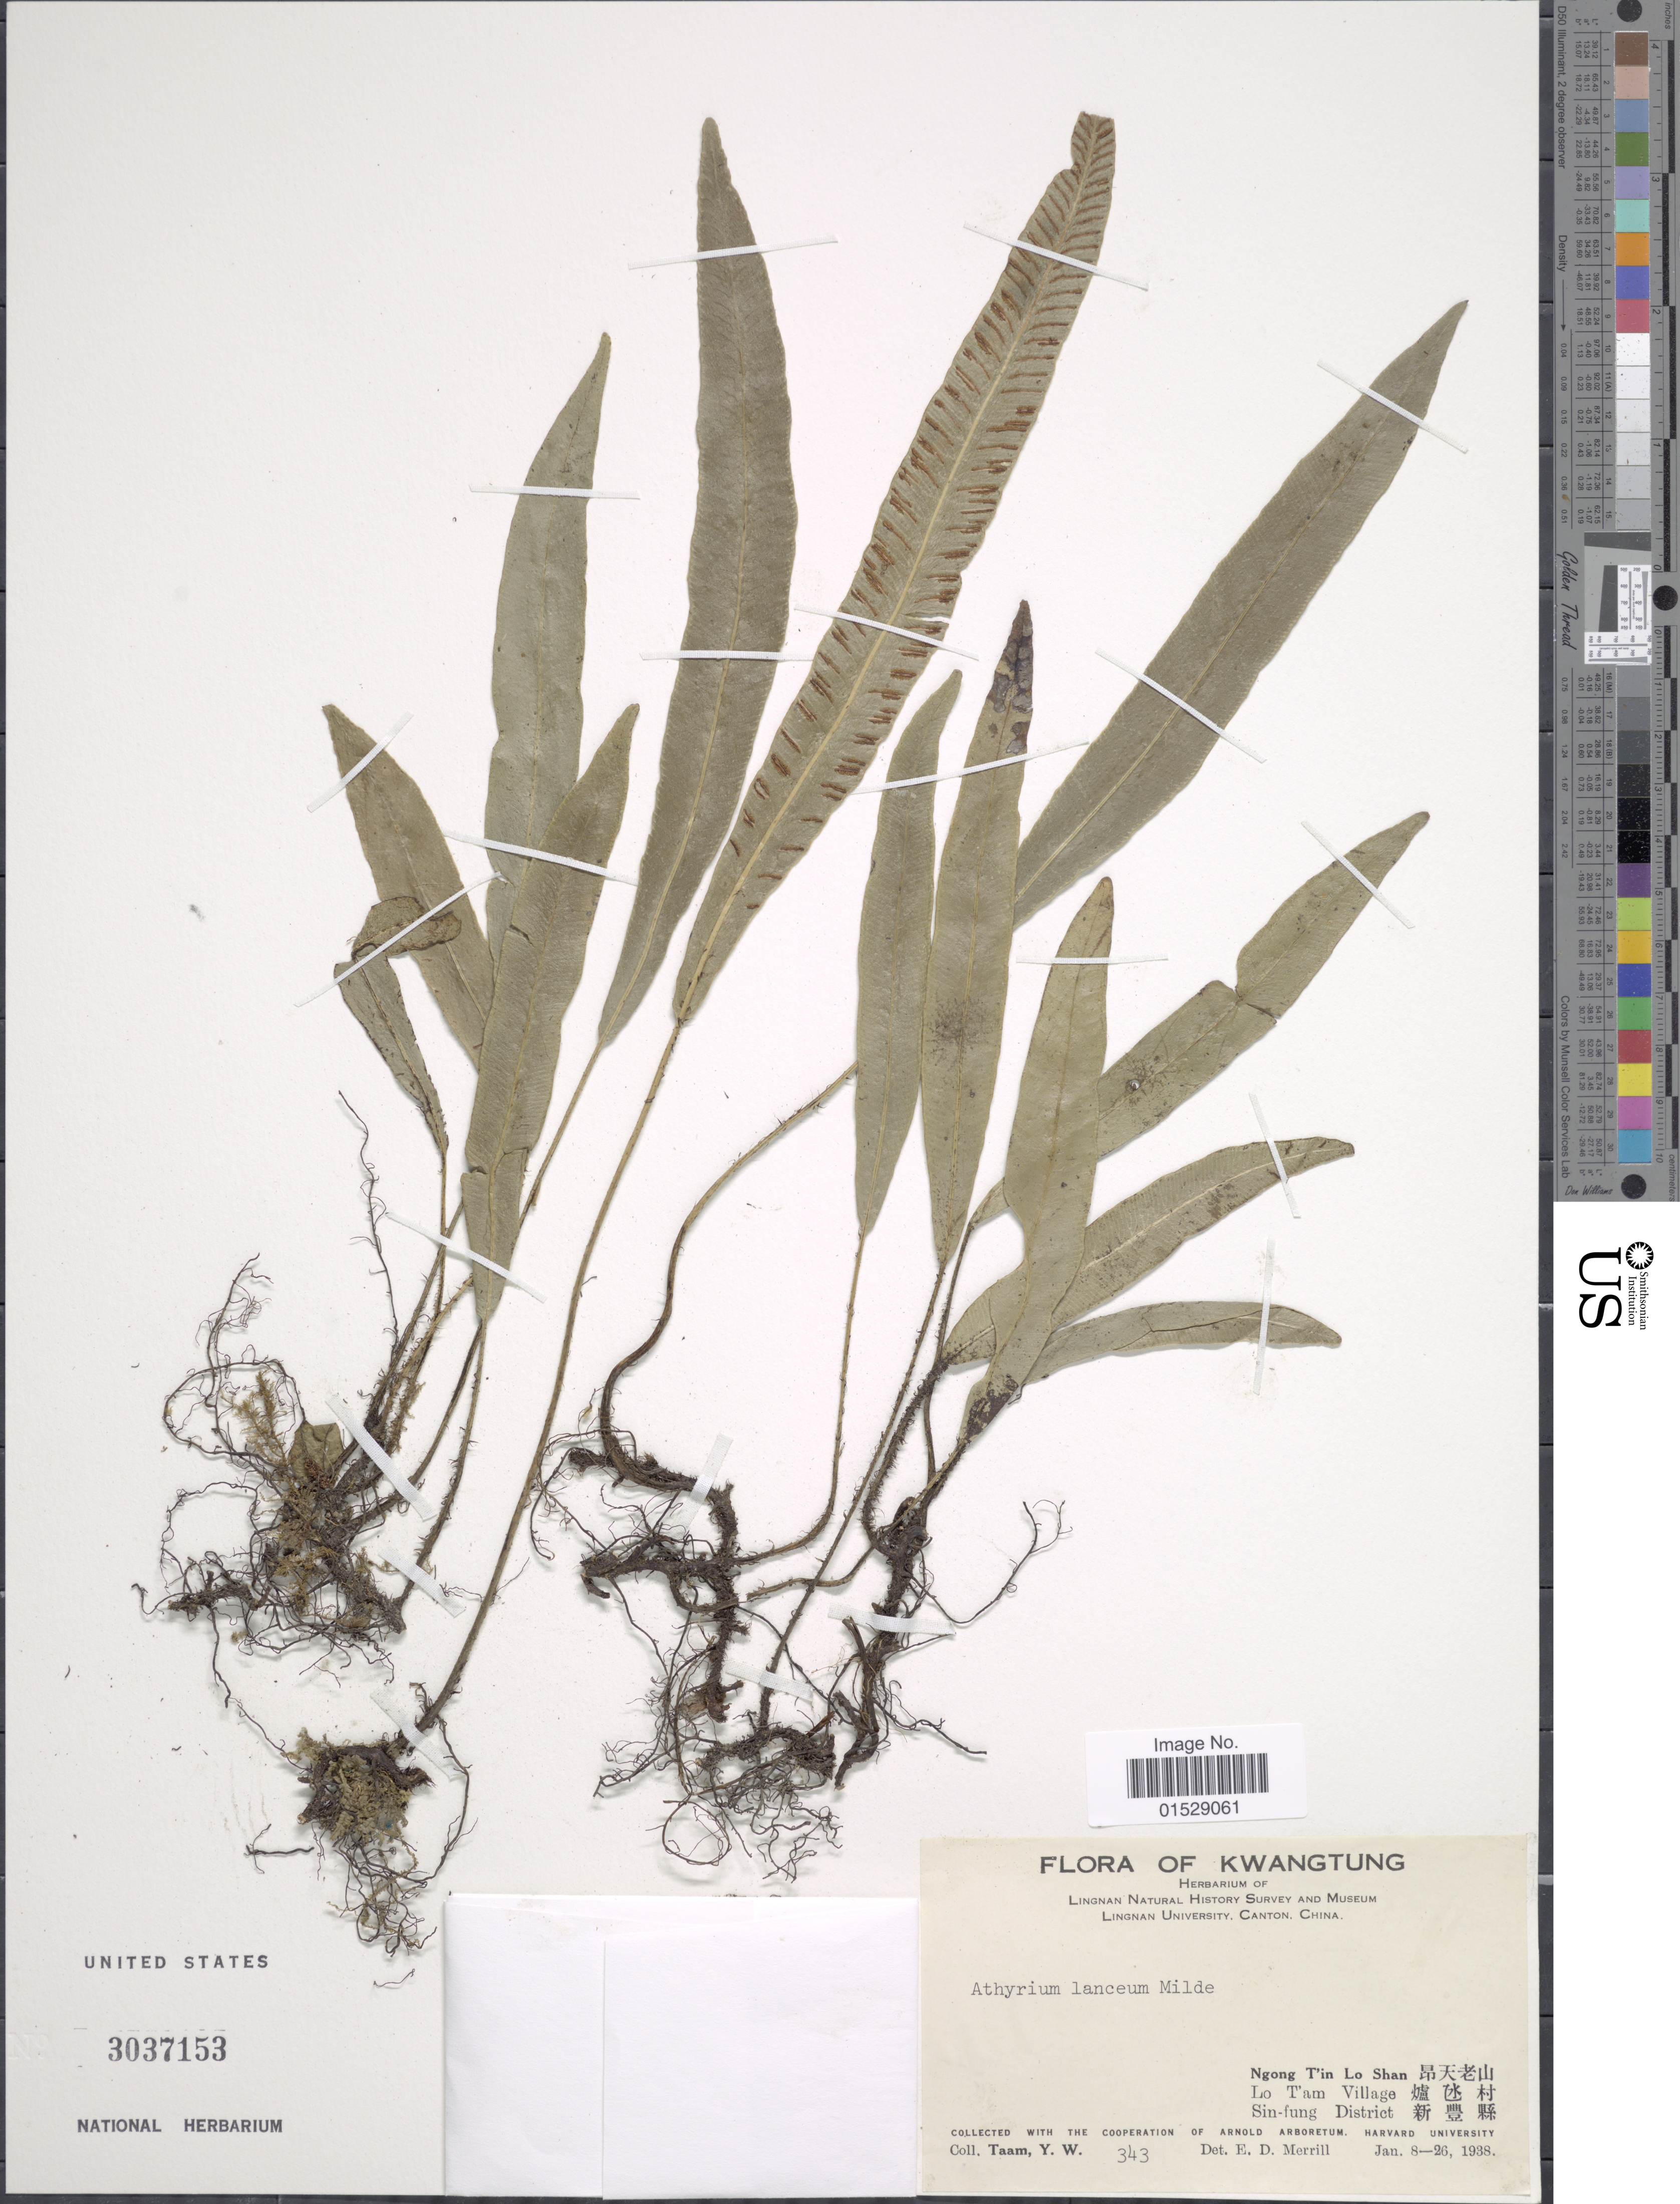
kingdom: Plantae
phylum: Tracheophyta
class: Polypodiopsida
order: Polypodiales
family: Athyriaceae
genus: Deparia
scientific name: Deparia lancea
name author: (Thunb.) Fraser-Jenk.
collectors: Y. W. Taam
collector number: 343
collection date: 1938-01-08/1938-01-26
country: China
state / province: Guangdong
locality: Kwangtung, Ngong T'in Lo Shan, Lo T'am Village, Sin-fung District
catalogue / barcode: US 3037153